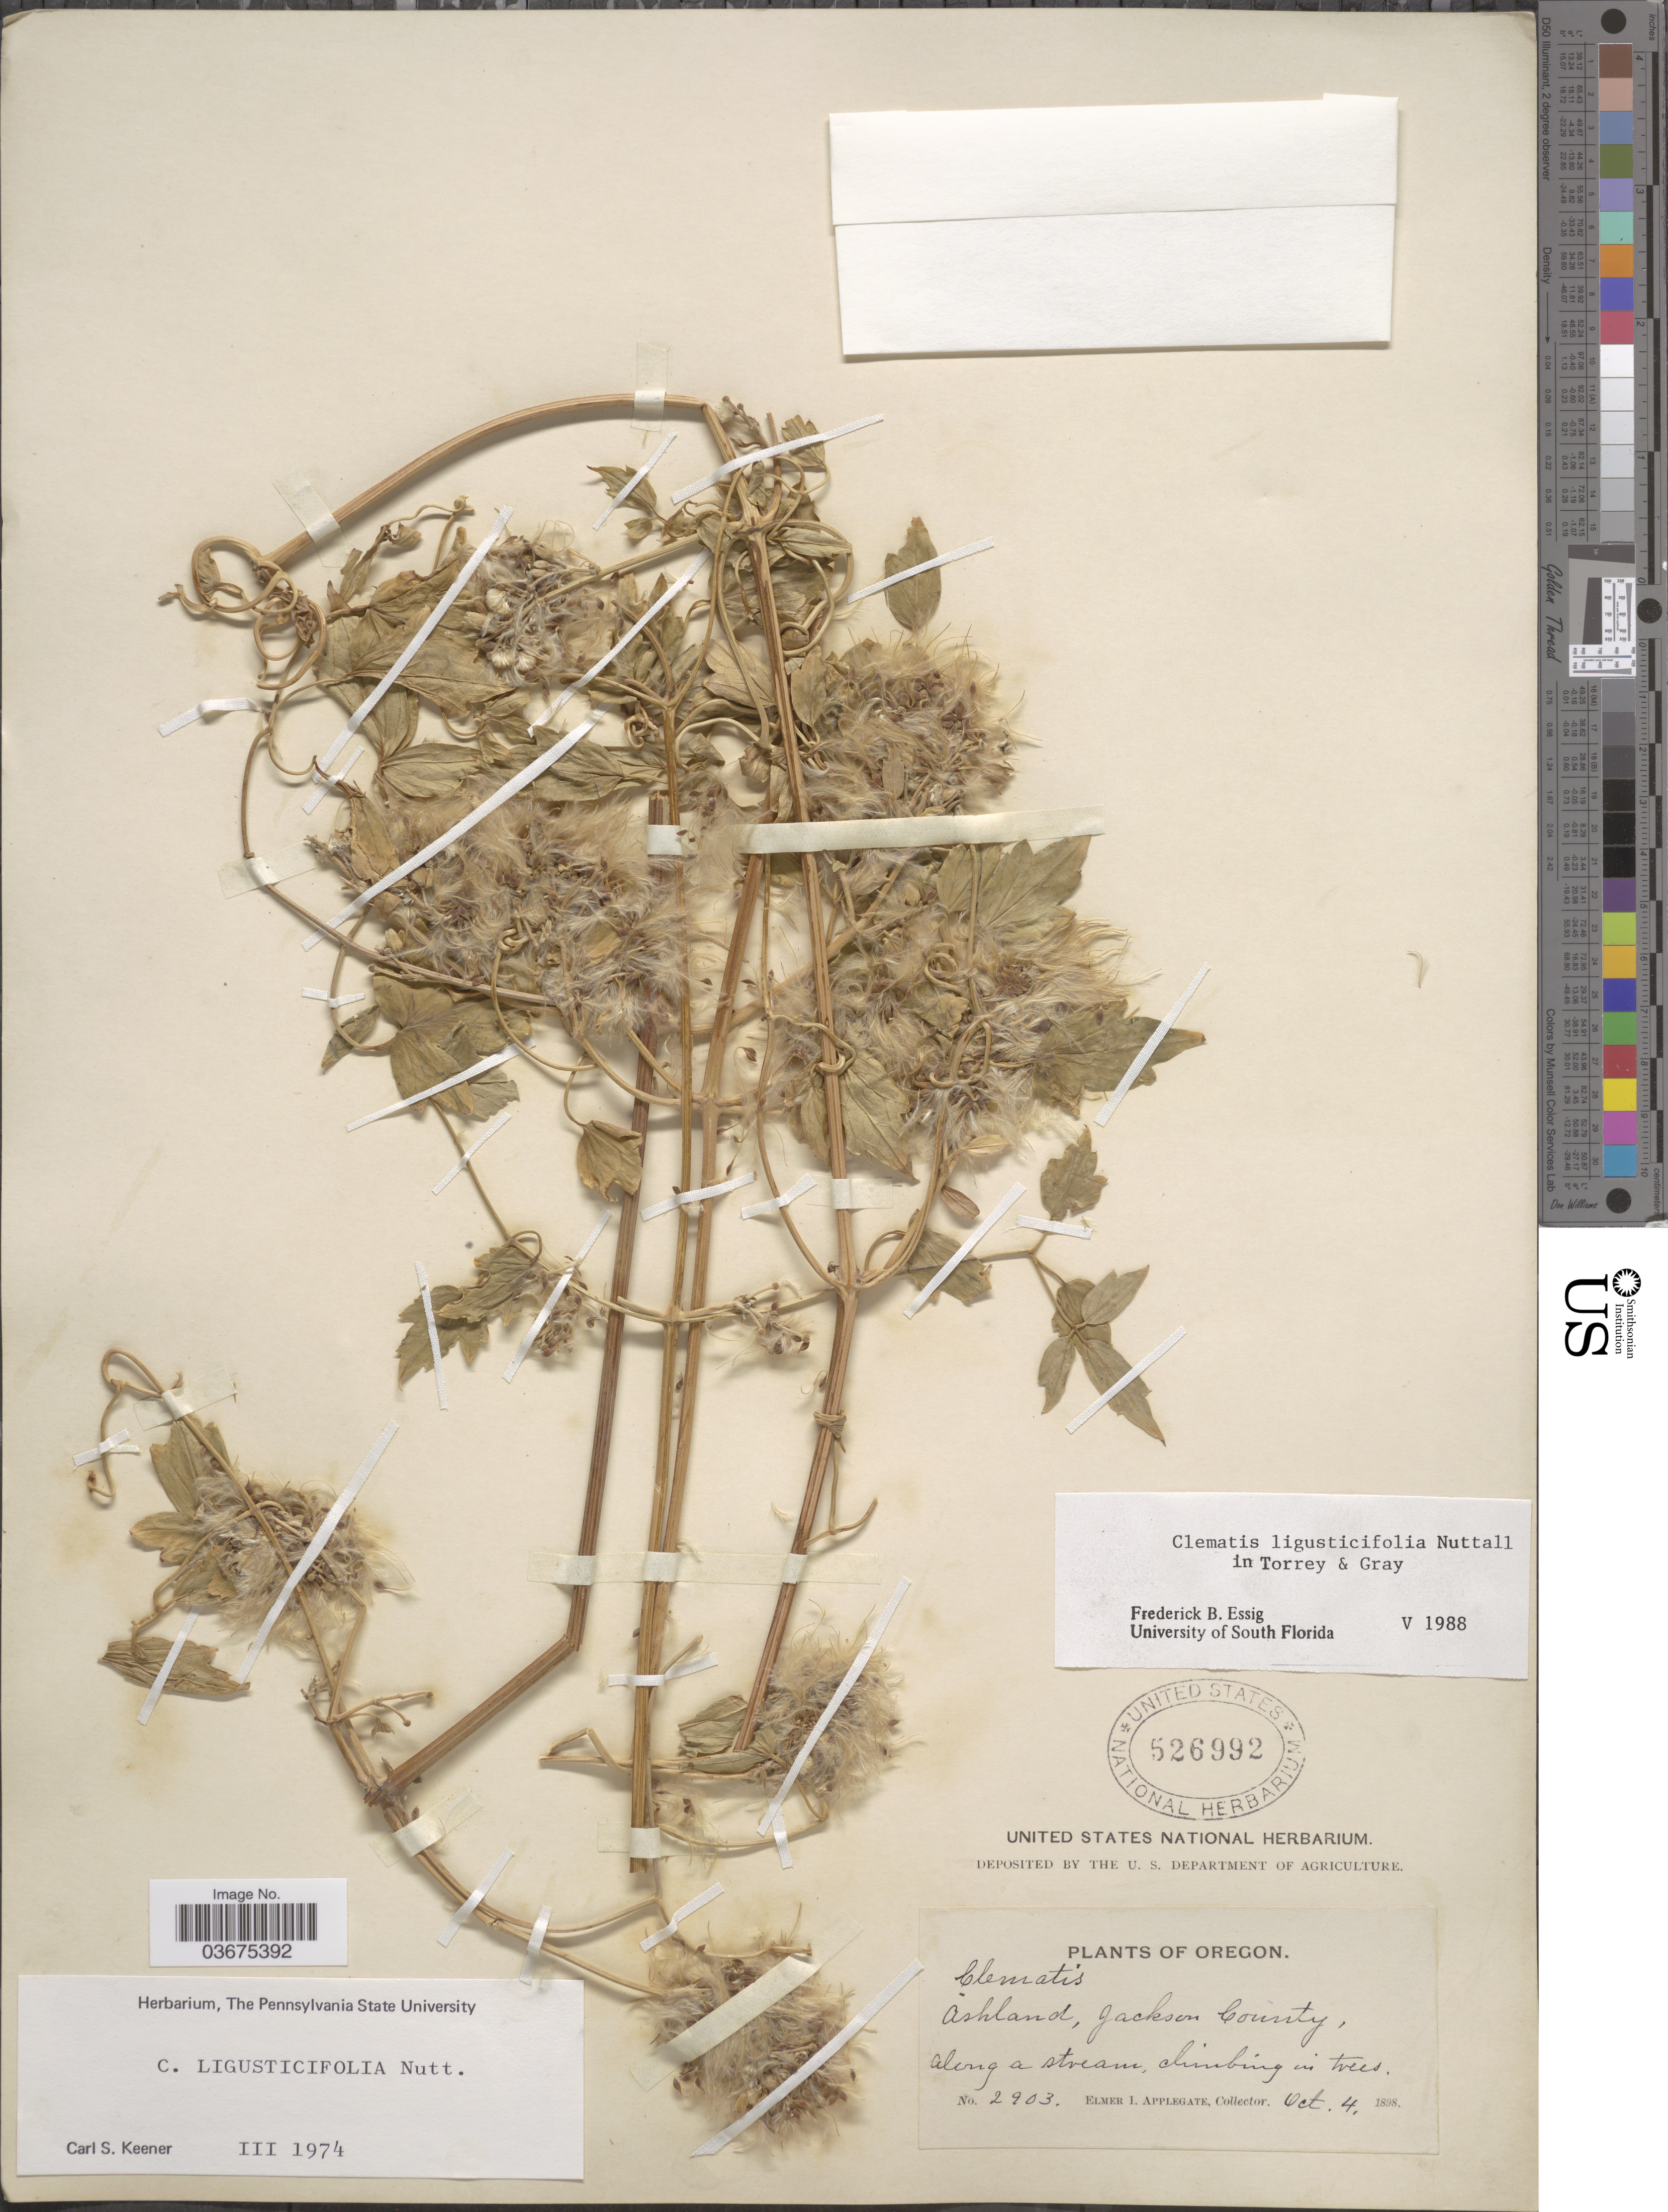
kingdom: Plantae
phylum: Tracheophyta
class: Magnoliopsida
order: Ranunculales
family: Ranunculaceae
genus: Clematis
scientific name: Clematis ligusticifolia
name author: Nutt.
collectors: E. I. Applegate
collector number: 2903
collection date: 1898-10-04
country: United States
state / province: Oregon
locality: Ashland, Jackson County.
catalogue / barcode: US 526992